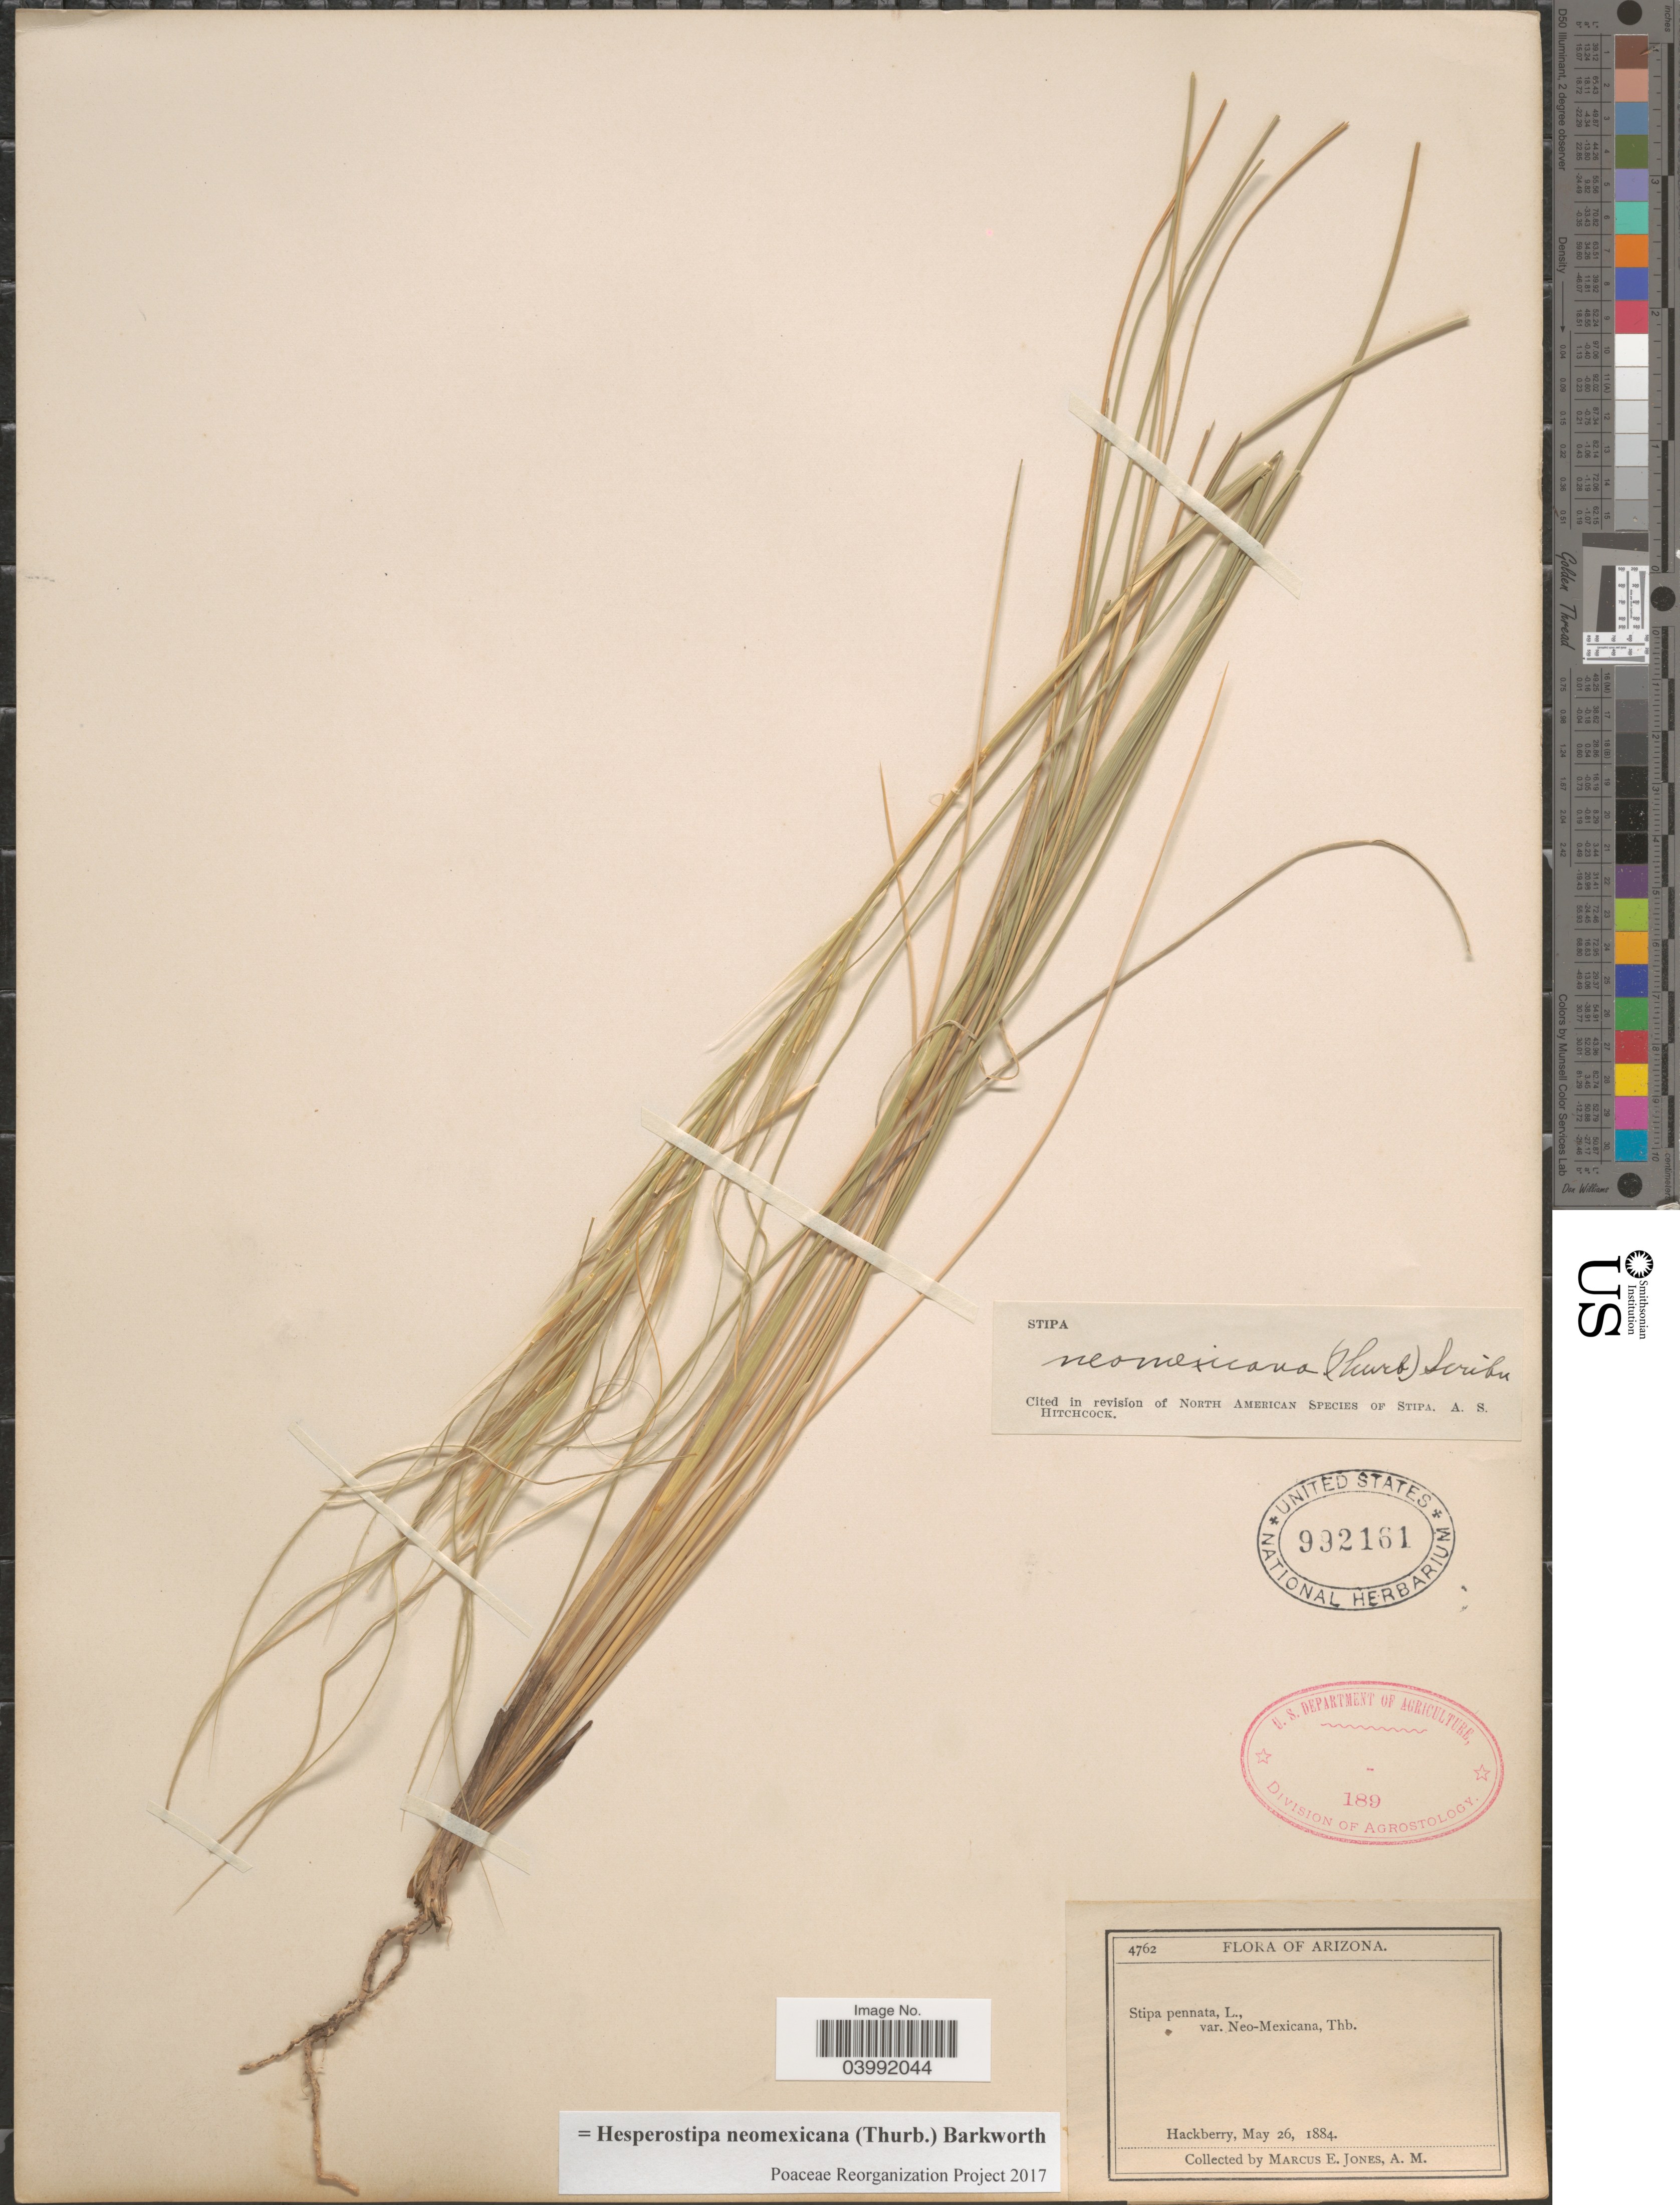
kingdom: Plantae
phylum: Tracheophyta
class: Liliopsida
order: Poales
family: Poaceae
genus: Hesperostipa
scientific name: Hesperostipa neomexicana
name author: (Thurb.) Barkworth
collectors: M. E. Jones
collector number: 4762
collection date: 1884-05-26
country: United States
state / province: Arizona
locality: Hackberry.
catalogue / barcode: US 992161